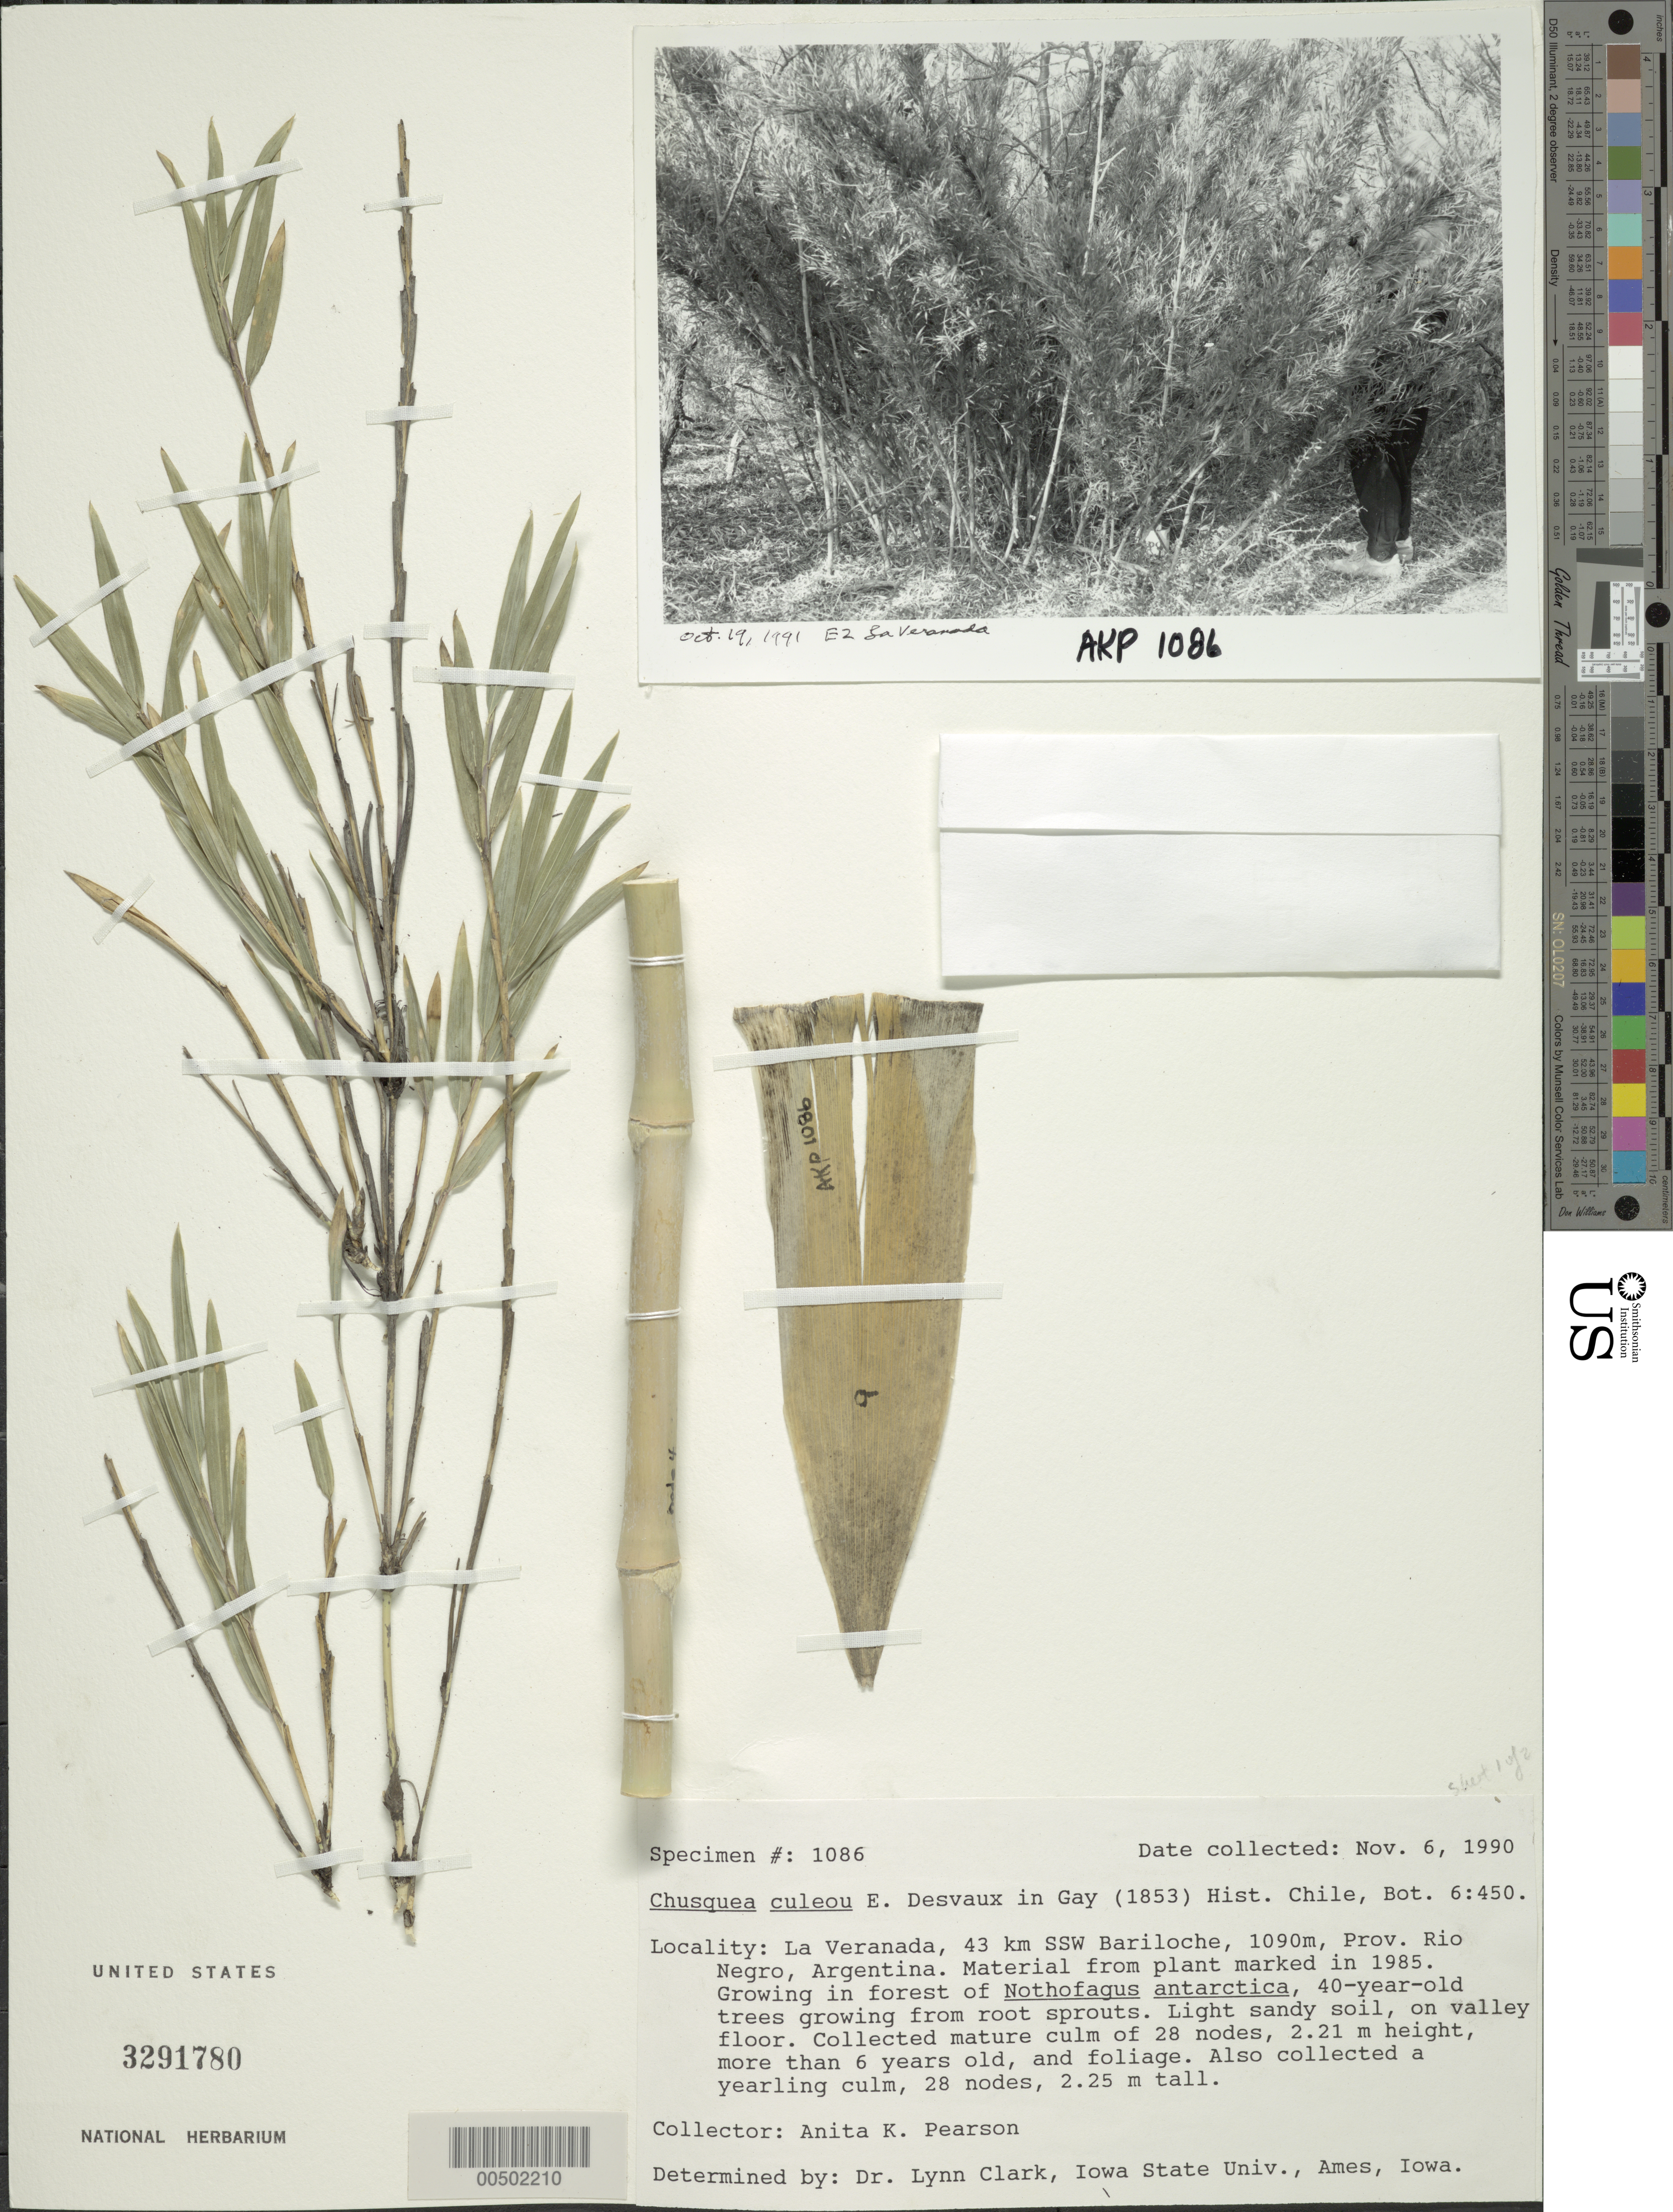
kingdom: Plantae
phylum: Tracheophyta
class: Liliopsida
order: Poales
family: Poaceae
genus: Chusquea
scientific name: Chusquea culeou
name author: É. Desv.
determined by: Clark, Lynn G., (ISC), Iowa State University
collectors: A. K. Pearson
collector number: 1086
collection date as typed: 06 Nov 1990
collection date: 1990-11-06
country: Argentina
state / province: Río Negro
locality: La Veranada, 43 km SSW of Bariloche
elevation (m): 1090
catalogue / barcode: US 3291780